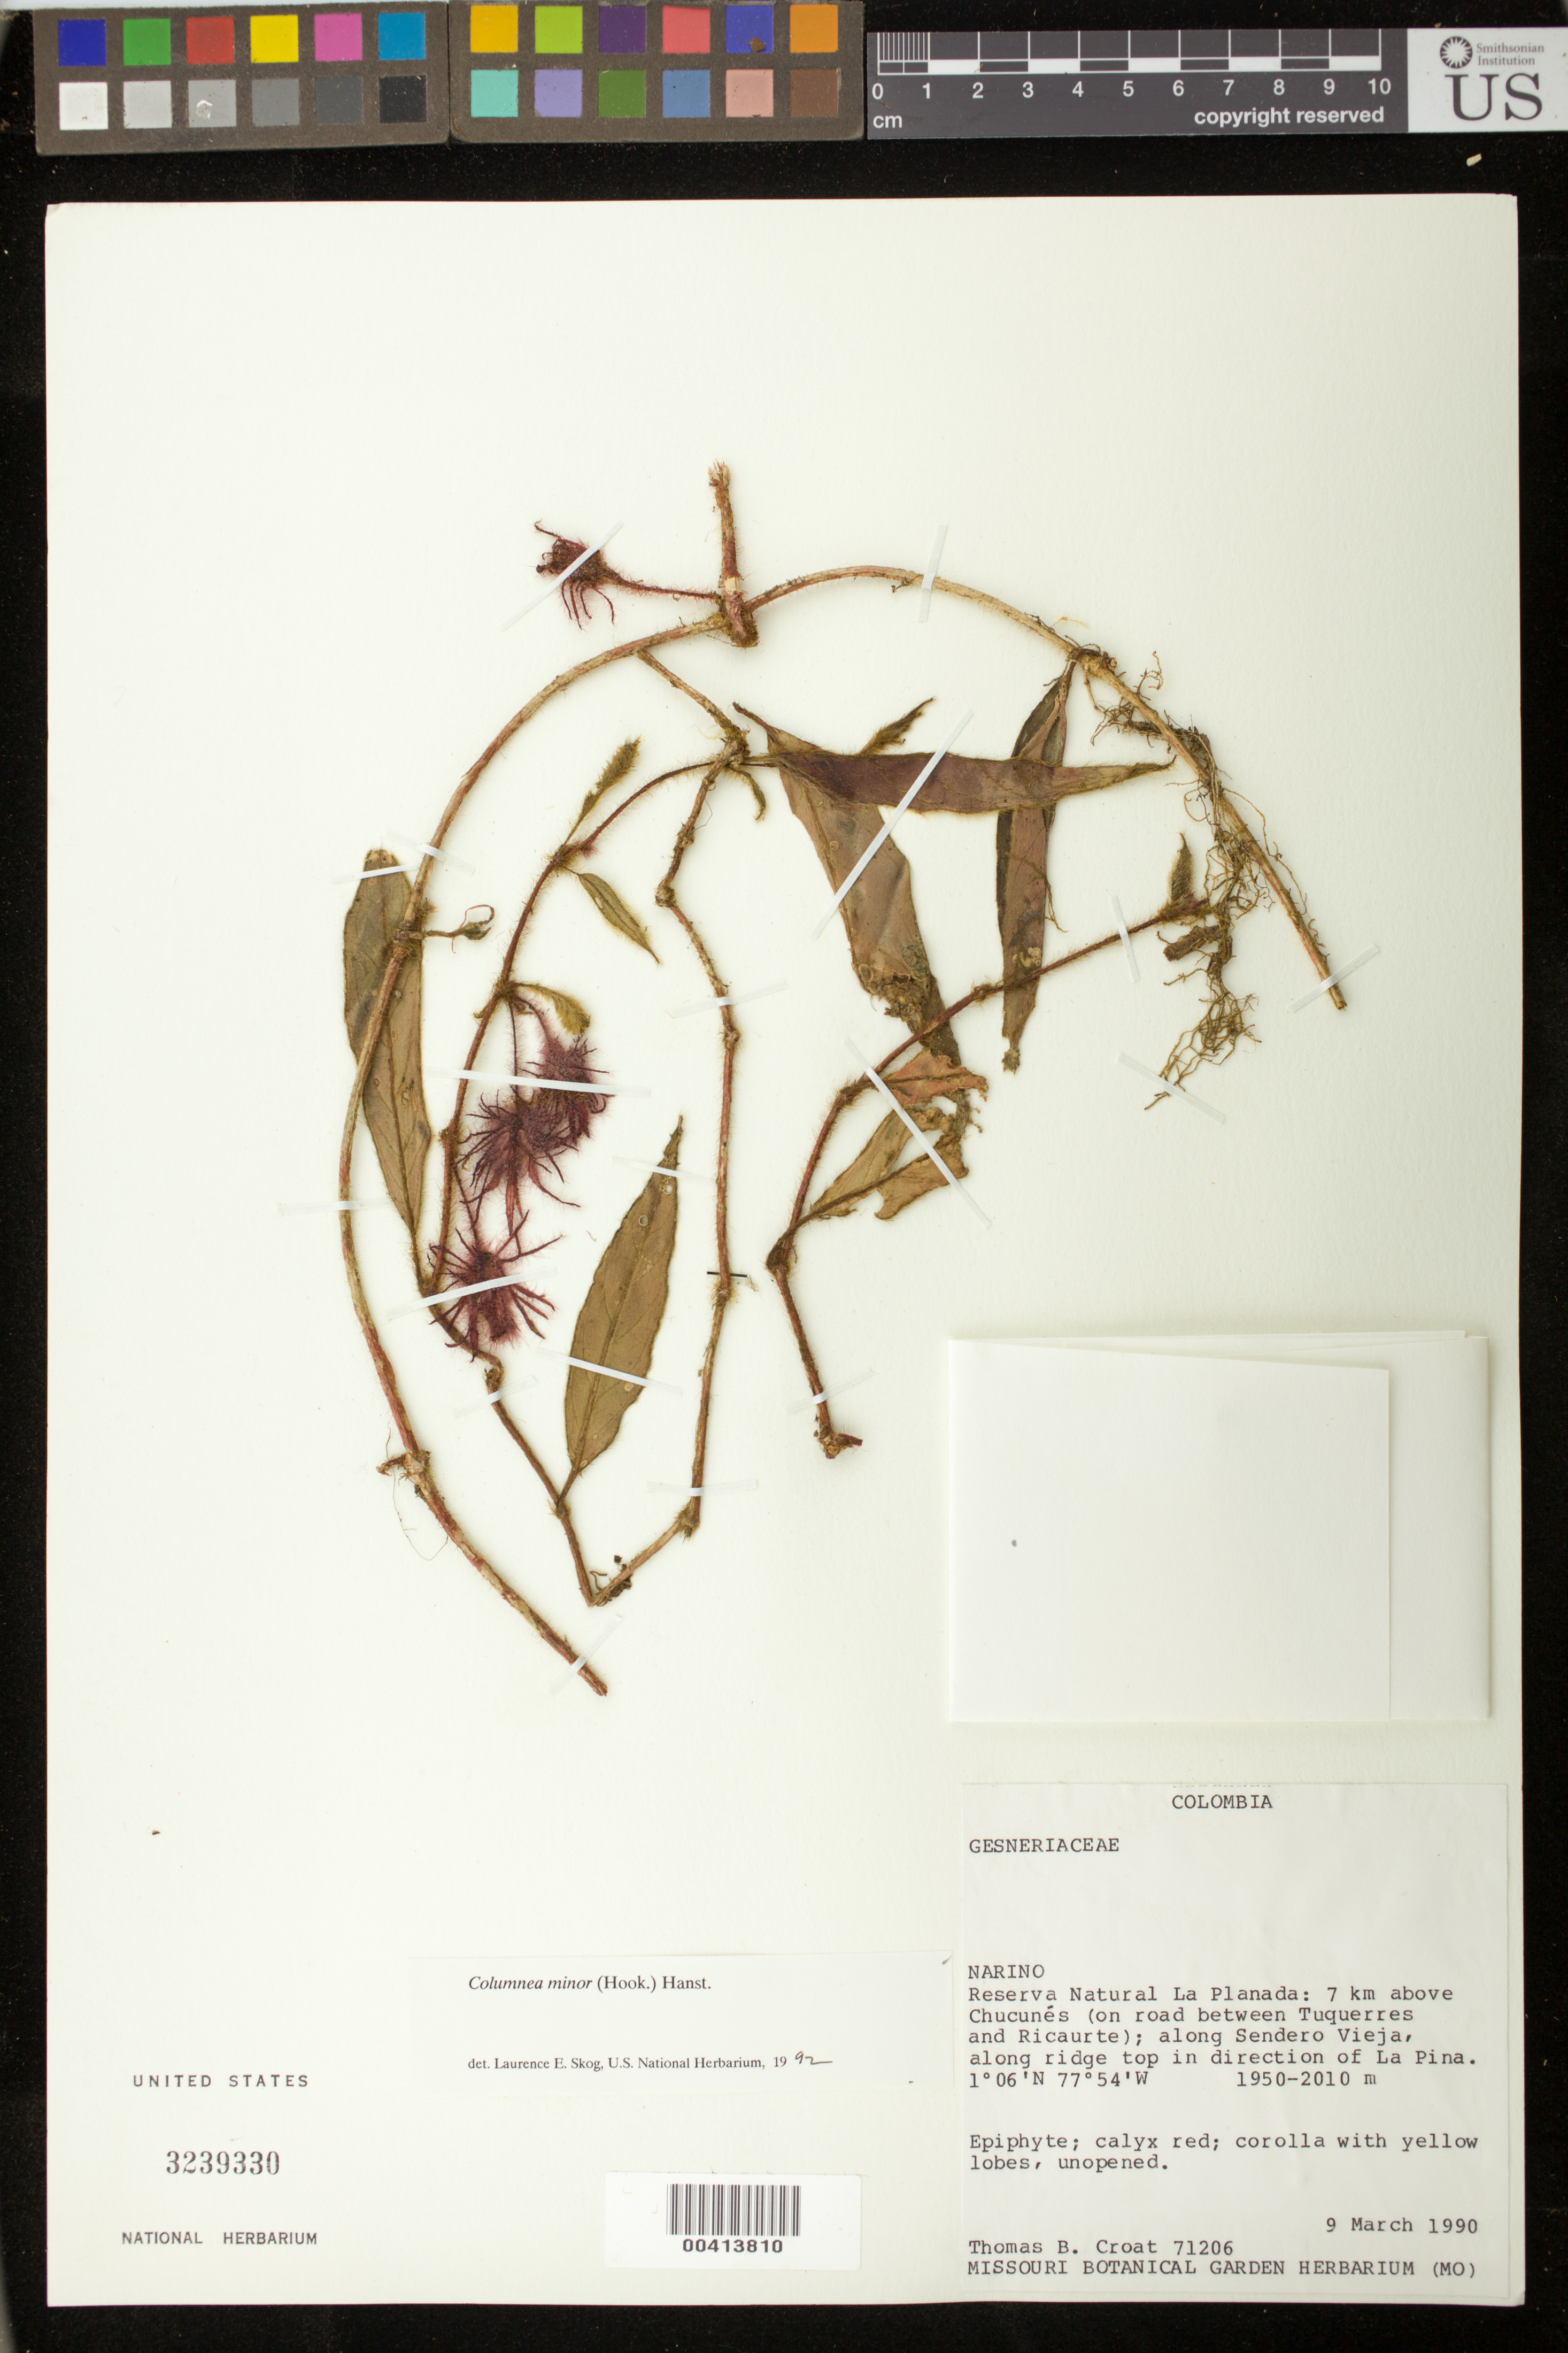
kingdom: Plantae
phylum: Tracheophyta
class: Magnoliopsida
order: Lamiales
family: Gesneriaceae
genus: Columnea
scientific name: Columnea minor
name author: (Hook.) Hanst.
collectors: T. B. Croat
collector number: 71206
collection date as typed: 09 Mar 1990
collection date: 1990-03-09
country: Colombia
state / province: Nariño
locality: Reserva Natural La Planada: 7 km above Chucunés (on road between Tuquerres and Ricaurte); along Sendero Vieja, along ridge top in direction of La Pina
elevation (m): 1950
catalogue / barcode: US 3239330